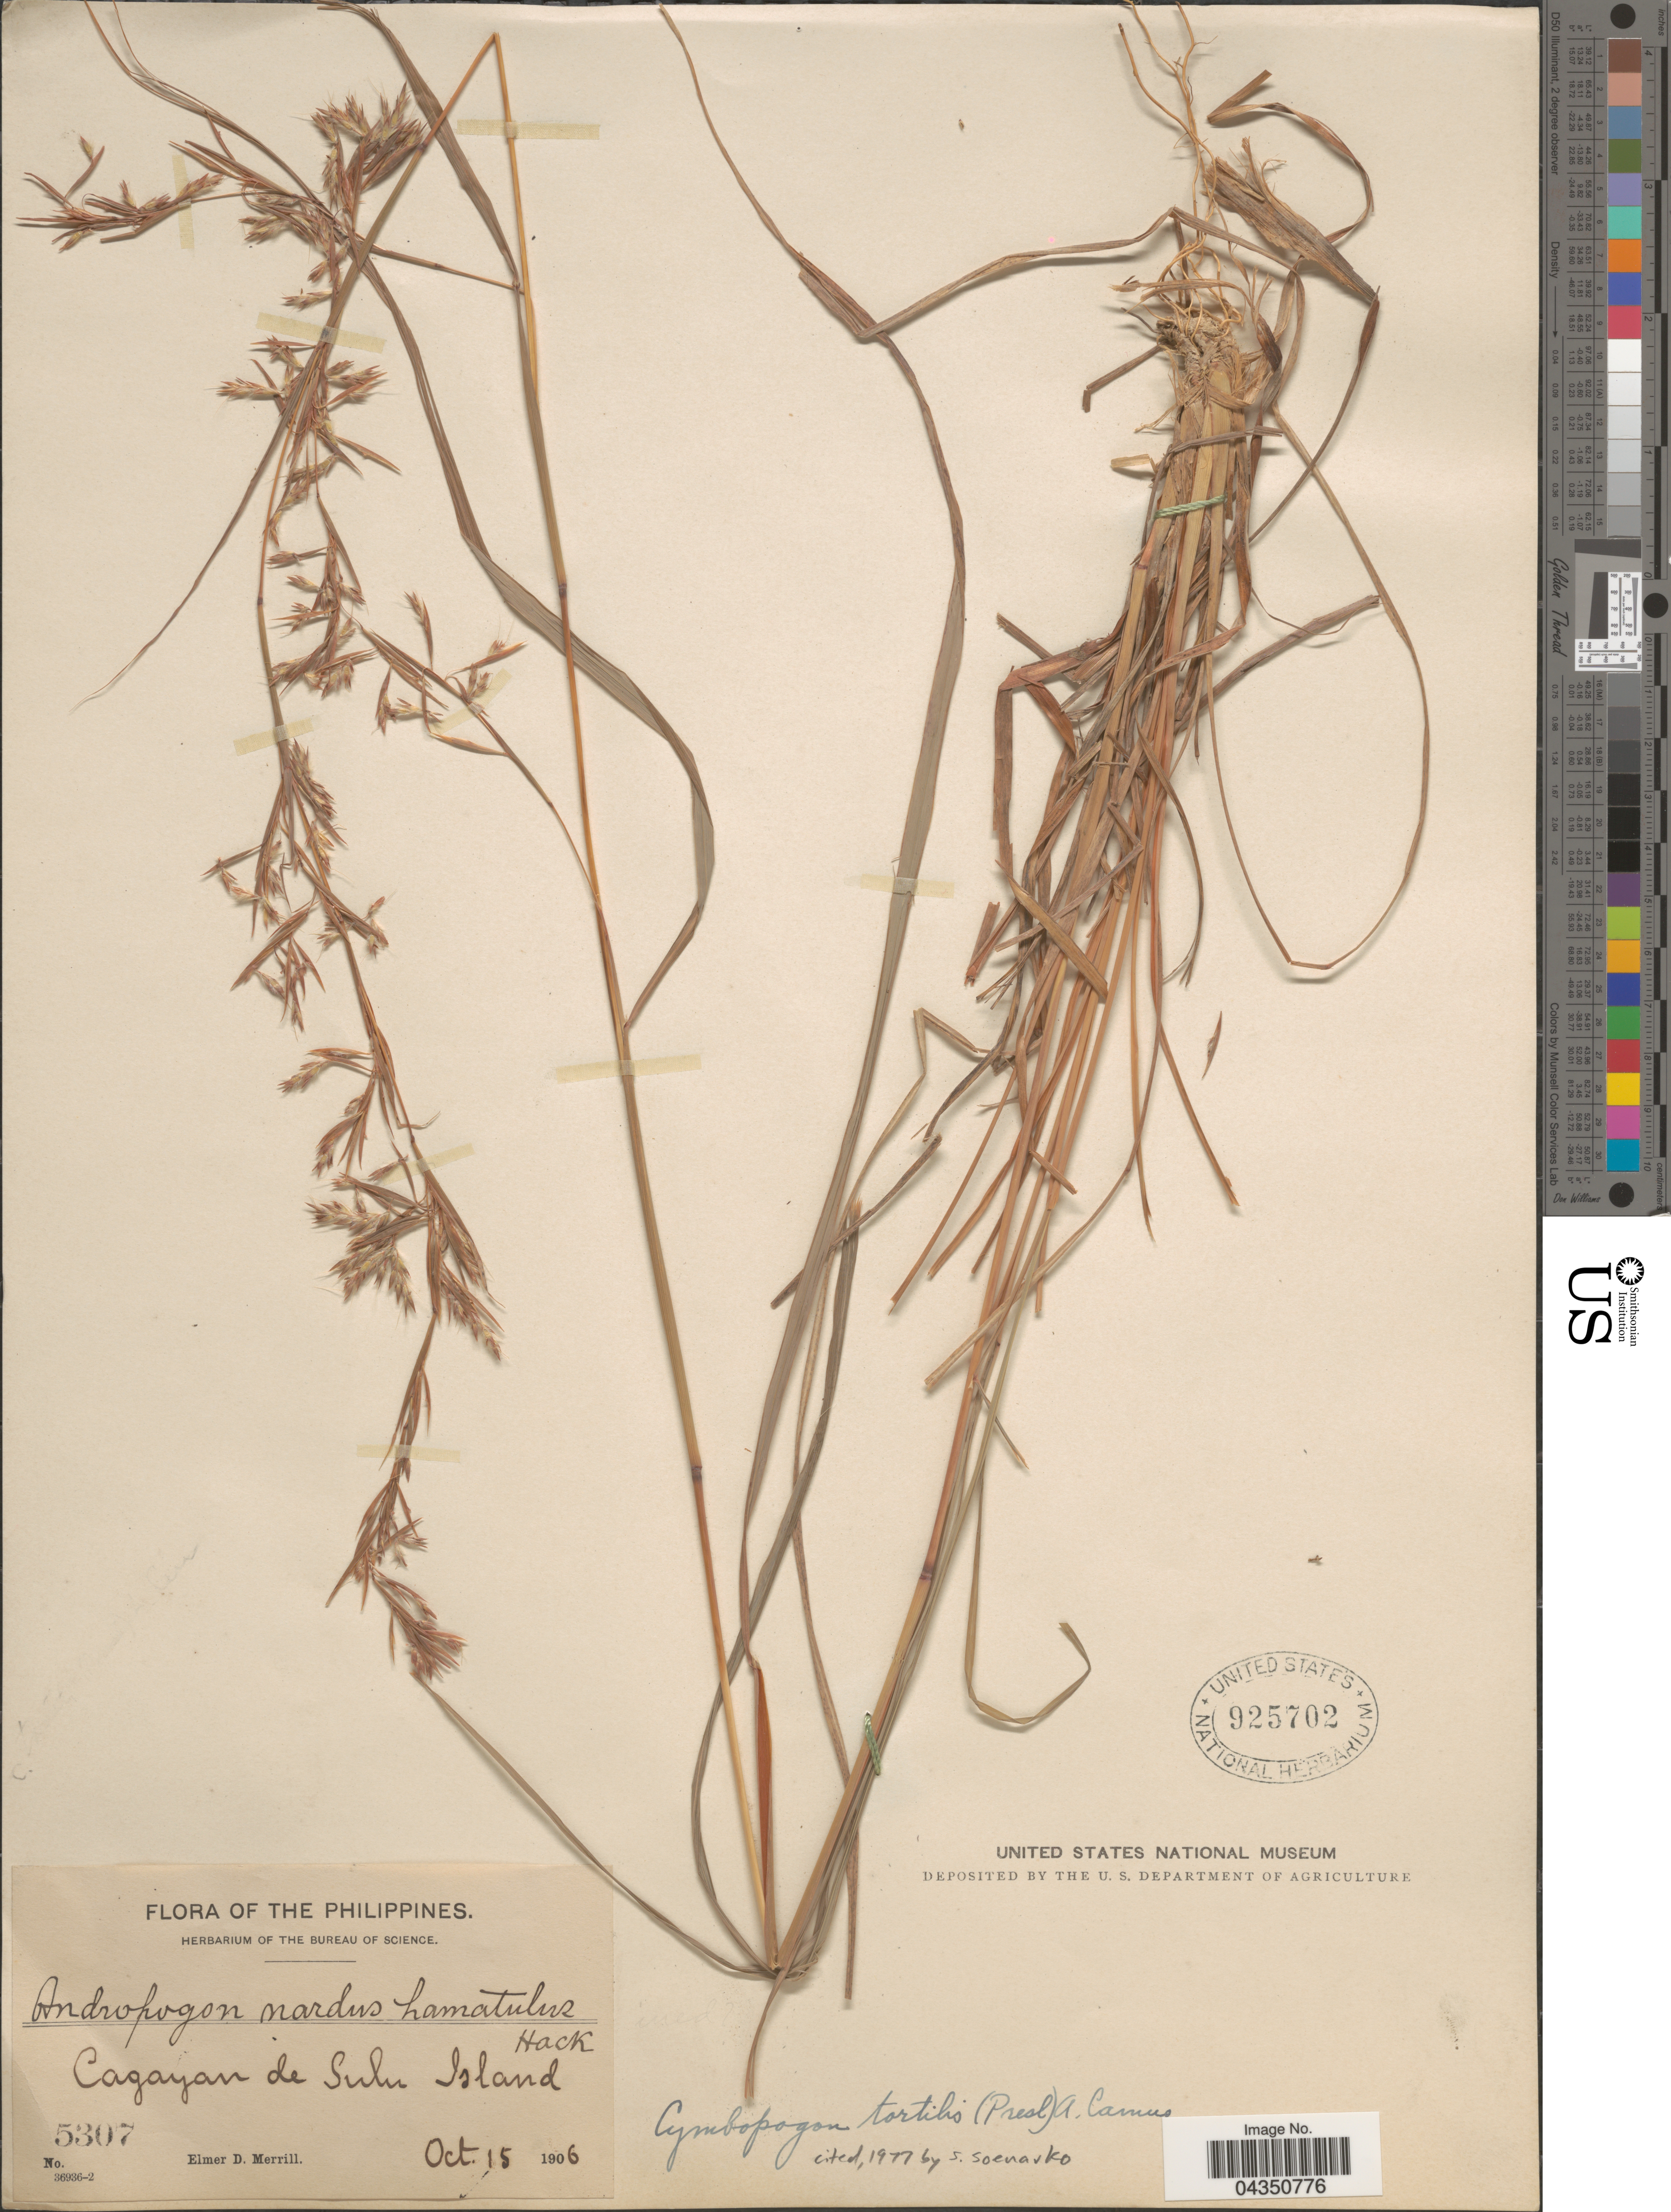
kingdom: Plantae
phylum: Tracheophyta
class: Liliopsida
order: Poales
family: Poaceae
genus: Cymbopogon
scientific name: Cymbopogon tortilis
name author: (J. Presl) A. Camus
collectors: E. D. Merrill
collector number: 5307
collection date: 1906-10-15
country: Philippines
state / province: Cagayan Valley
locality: Cagayan de Sulu Island.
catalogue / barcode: US 925702